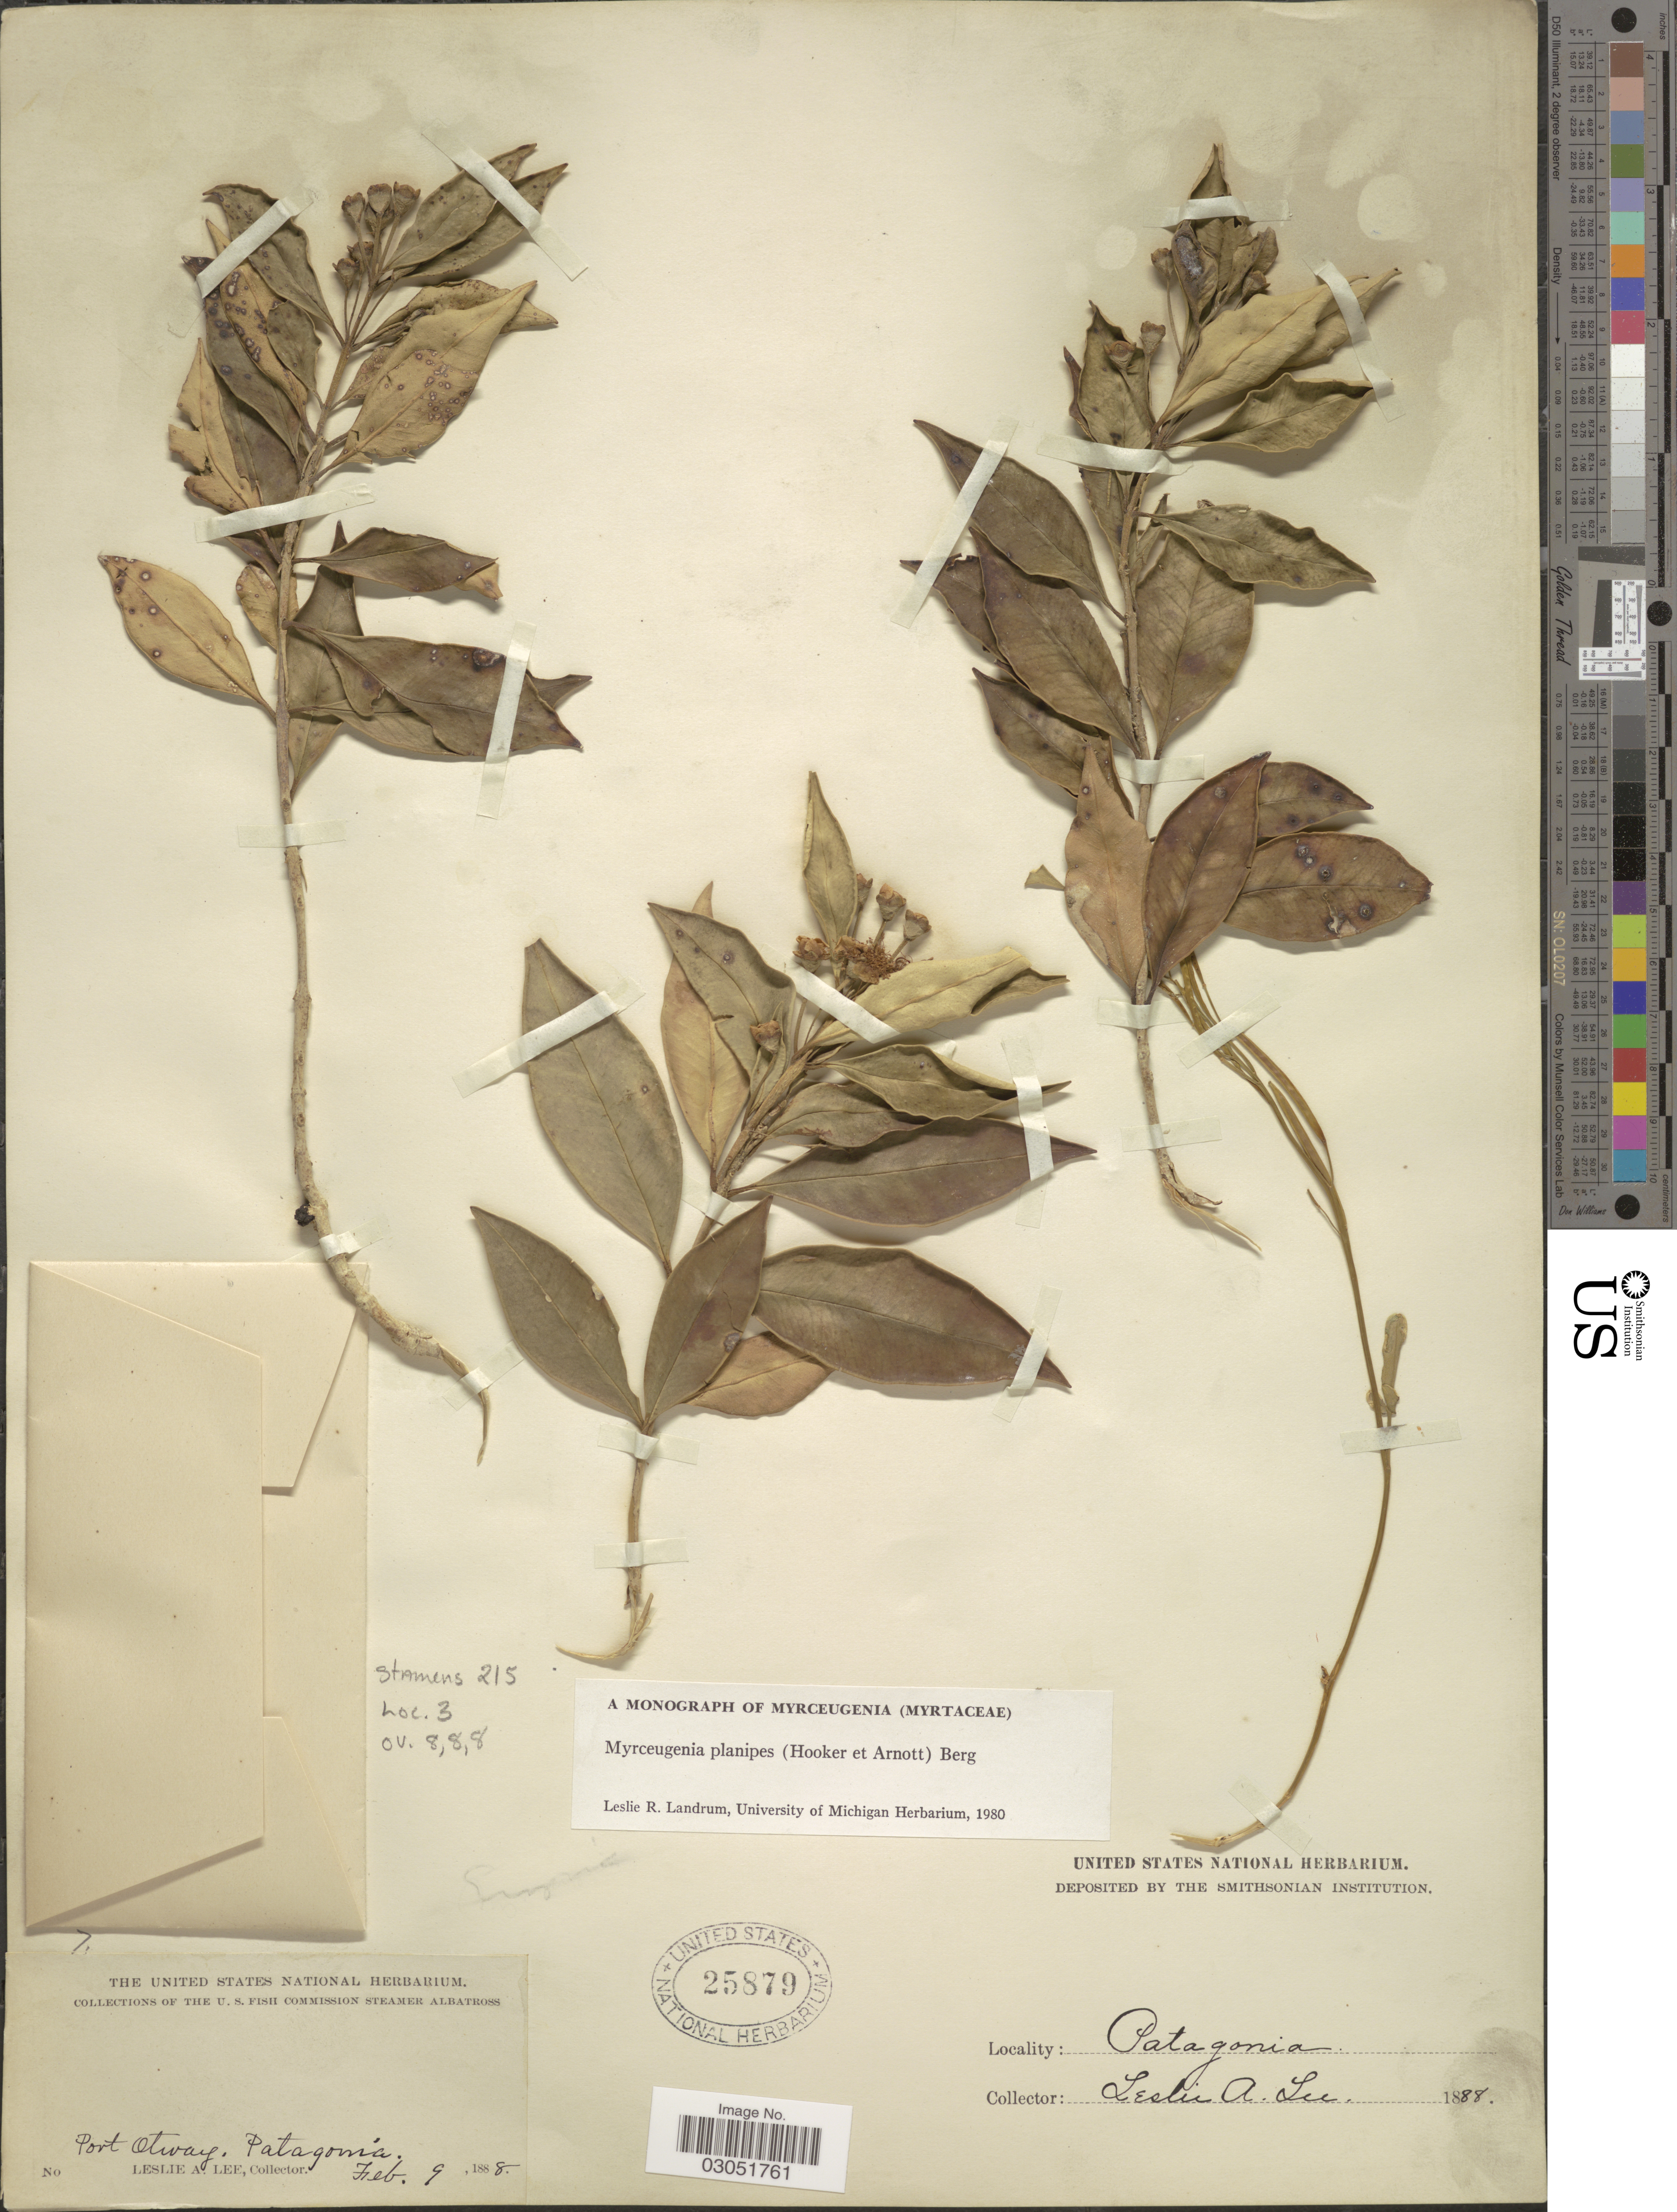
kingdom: Plantae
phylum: Tracheophyta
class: Magnoliopsida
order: Myrtales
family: Myrtaceae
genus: Myrceugenia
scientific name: Myrceugenia planipes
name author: (Hook. & Arn.) O. Berg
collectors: L. Lee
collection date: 1888-02-09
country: Chile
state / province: Aisén (XI)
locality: Port Otway, Patagonia.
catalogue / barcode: US 25879